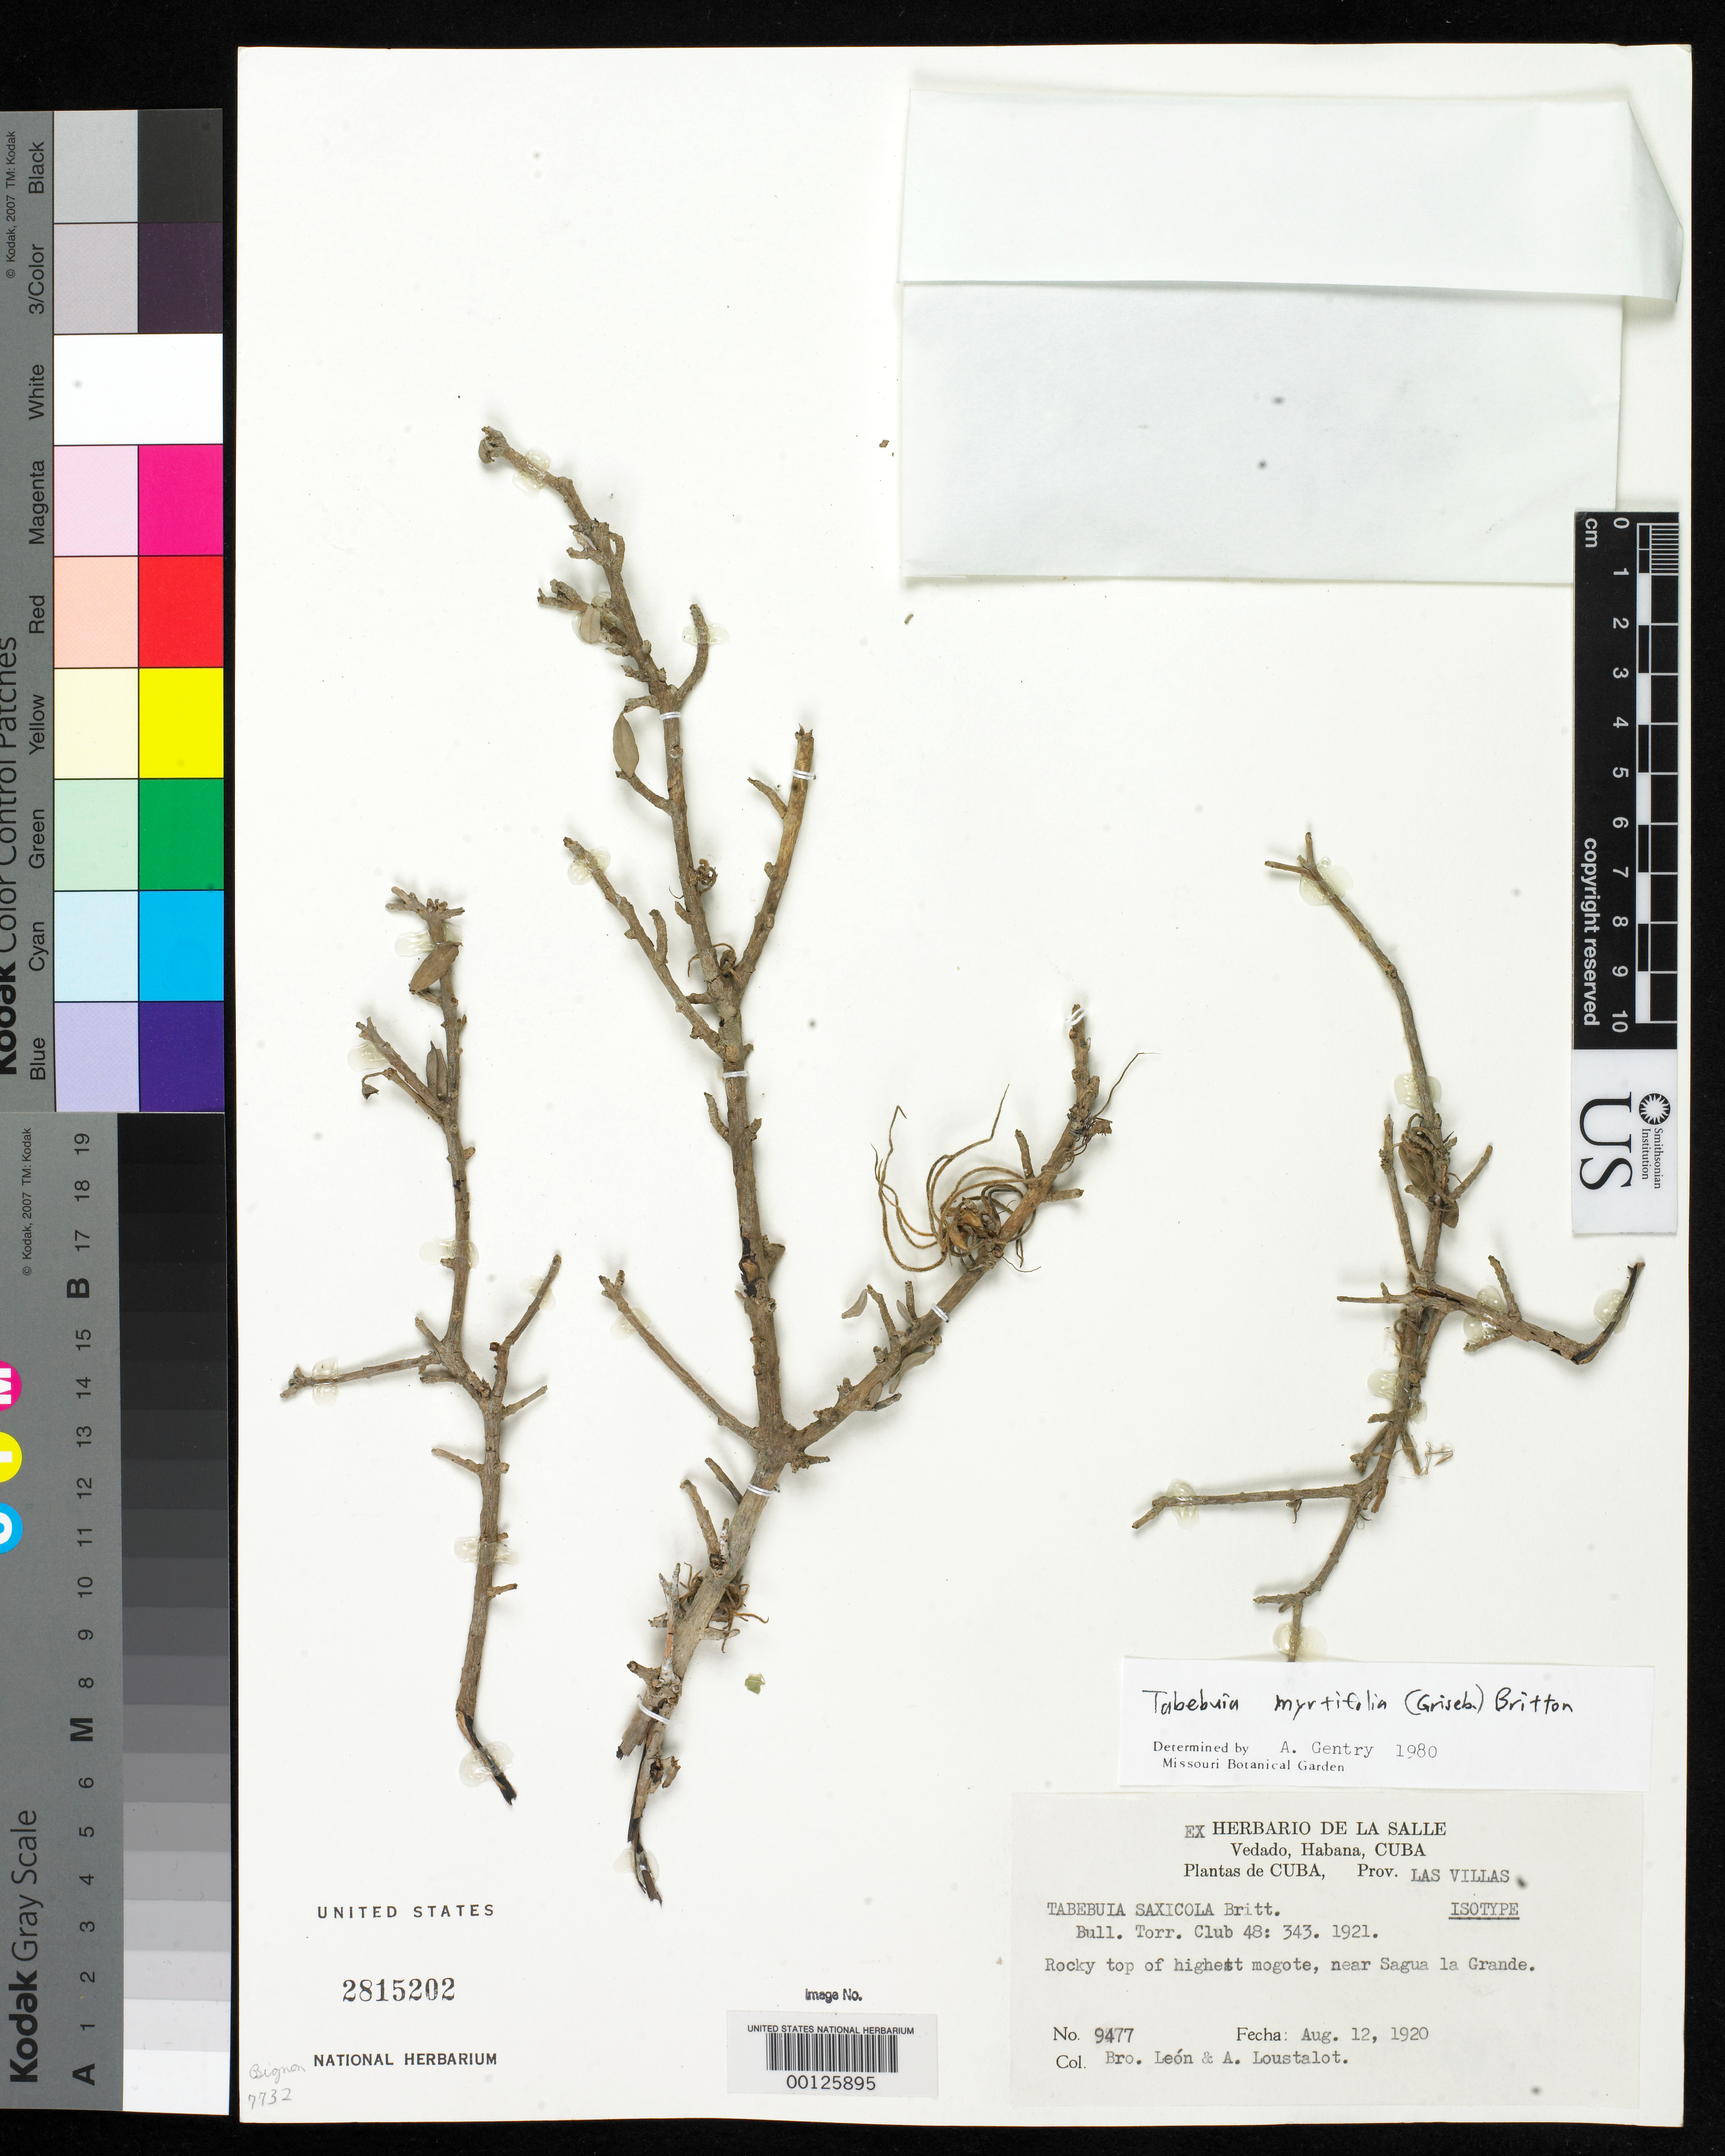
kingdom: Plantae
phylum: Tracheophyta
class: Magnoliopsida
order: Lamiales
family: Bignoniaceae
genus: Tabebuia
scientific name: Tabebuia saxicola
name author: Britton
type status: Isotype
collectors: Bro. León & A. Loustalot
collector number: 9477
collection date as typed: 12 Aug 1920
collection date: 1920-08-12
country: Cuba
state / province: Las Villas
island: Greater Antilles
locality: Near Sagua La Grande.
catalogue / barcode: US 2815202